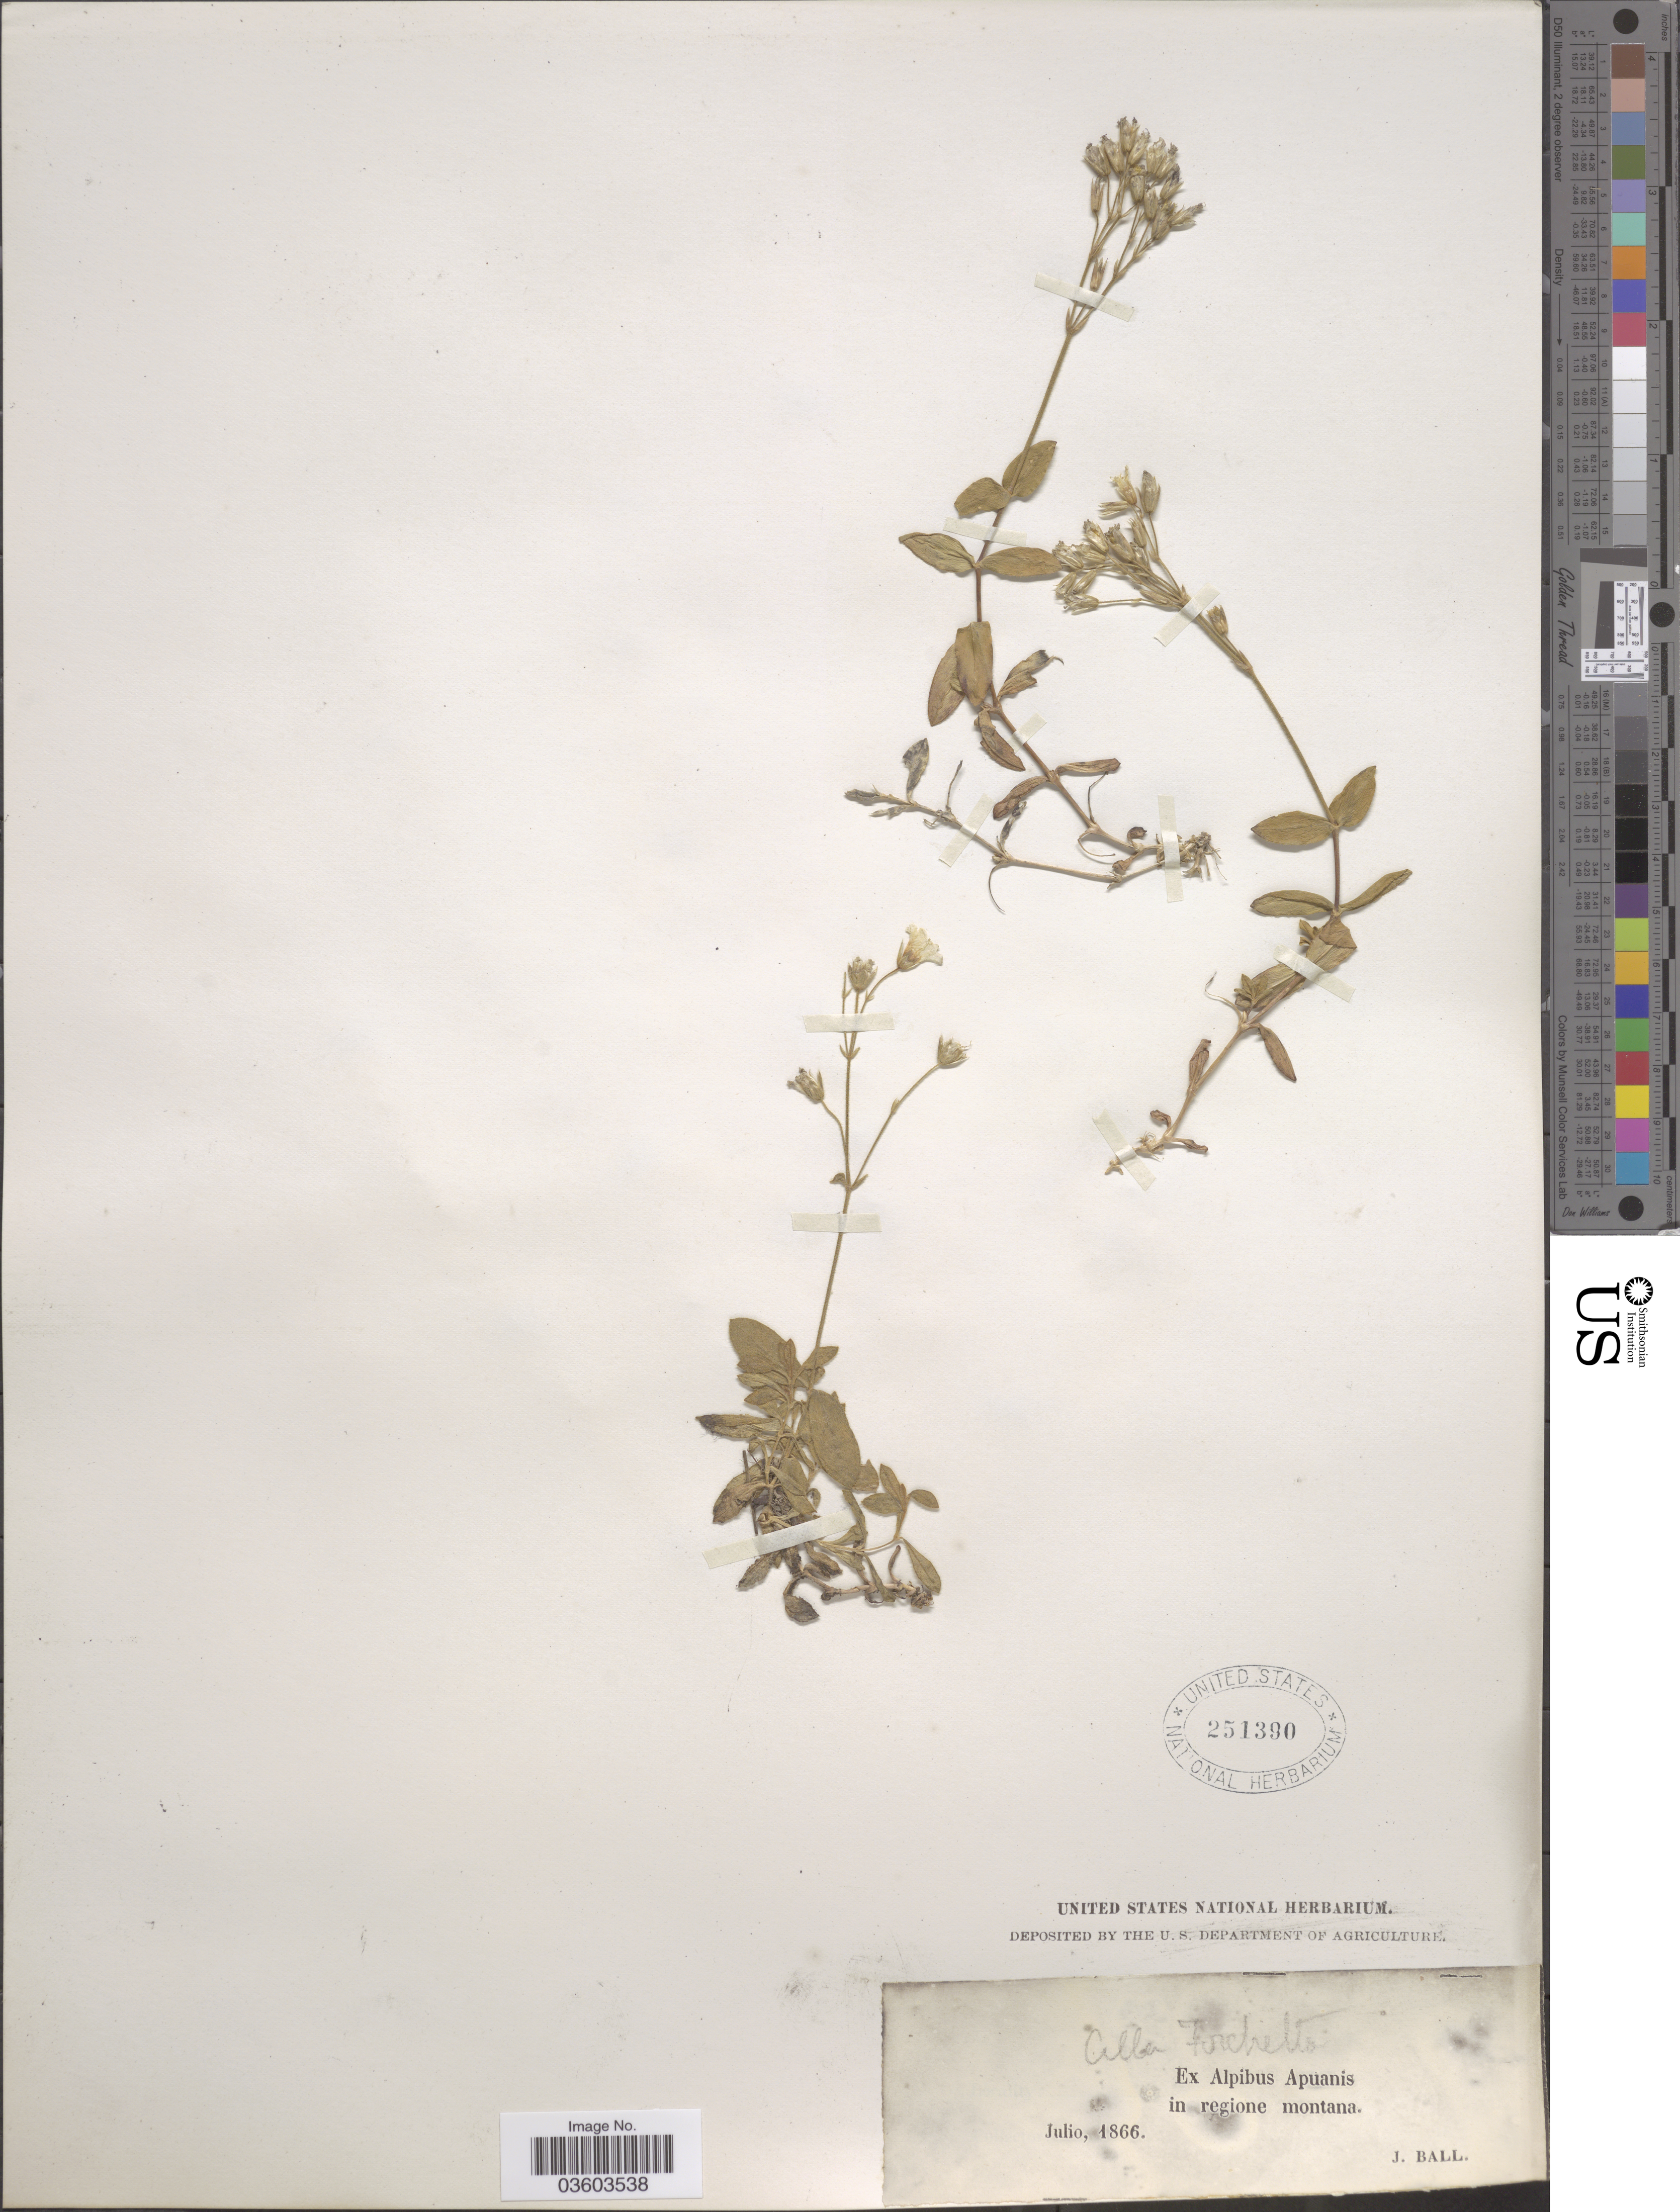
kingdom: Plantae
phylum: Tracheophyta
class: Magnoliopsida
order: Caryophyllales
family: Caryophyllaceae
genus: Cerastium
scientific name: Cerastium sp.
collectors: J. Ball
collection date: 1866-07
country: Italy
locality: Ex Alpibus Apuanis in regione montana.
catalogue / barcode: US 251390